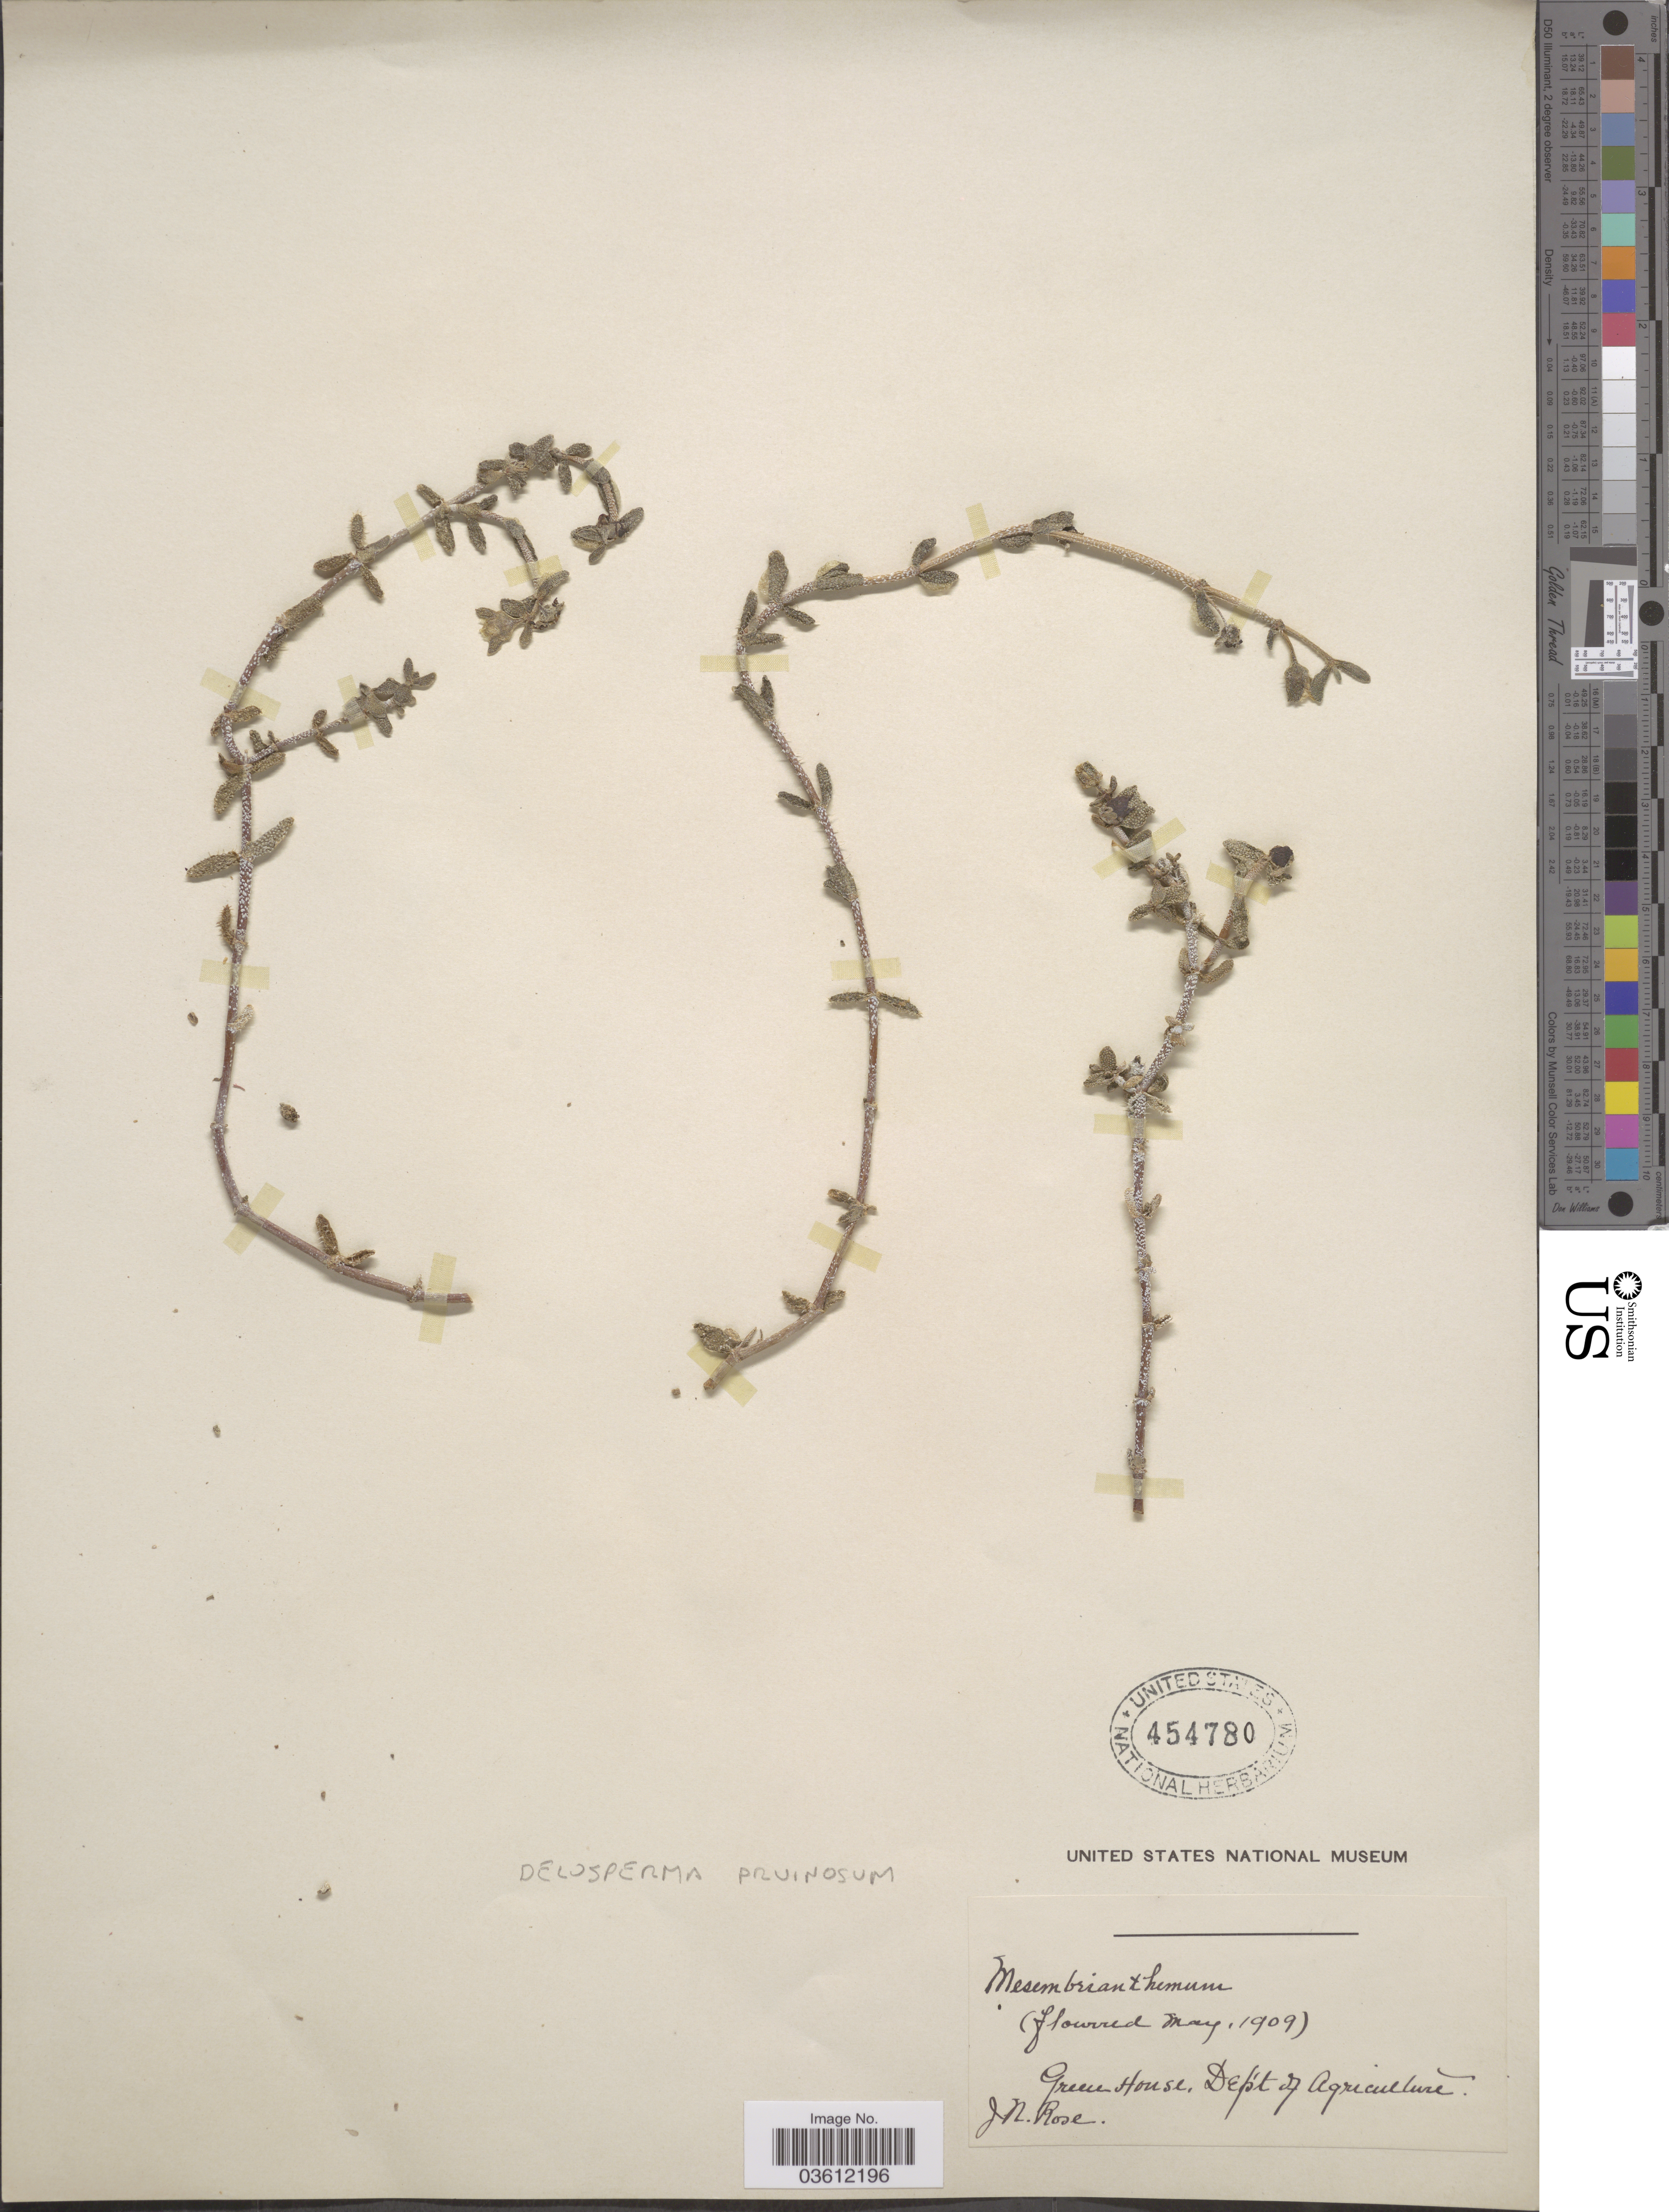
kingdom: Plantae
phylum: Tracheophyta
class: Magnoliopsida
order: Caryophyllales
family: Aizoaceae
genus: Mesembryanthemum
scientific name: Mesembryanthemum sp.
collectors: J. N. Rose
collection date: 1909-05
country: United States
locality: Green House, Dept of Agriculture.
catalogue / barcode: US 454780